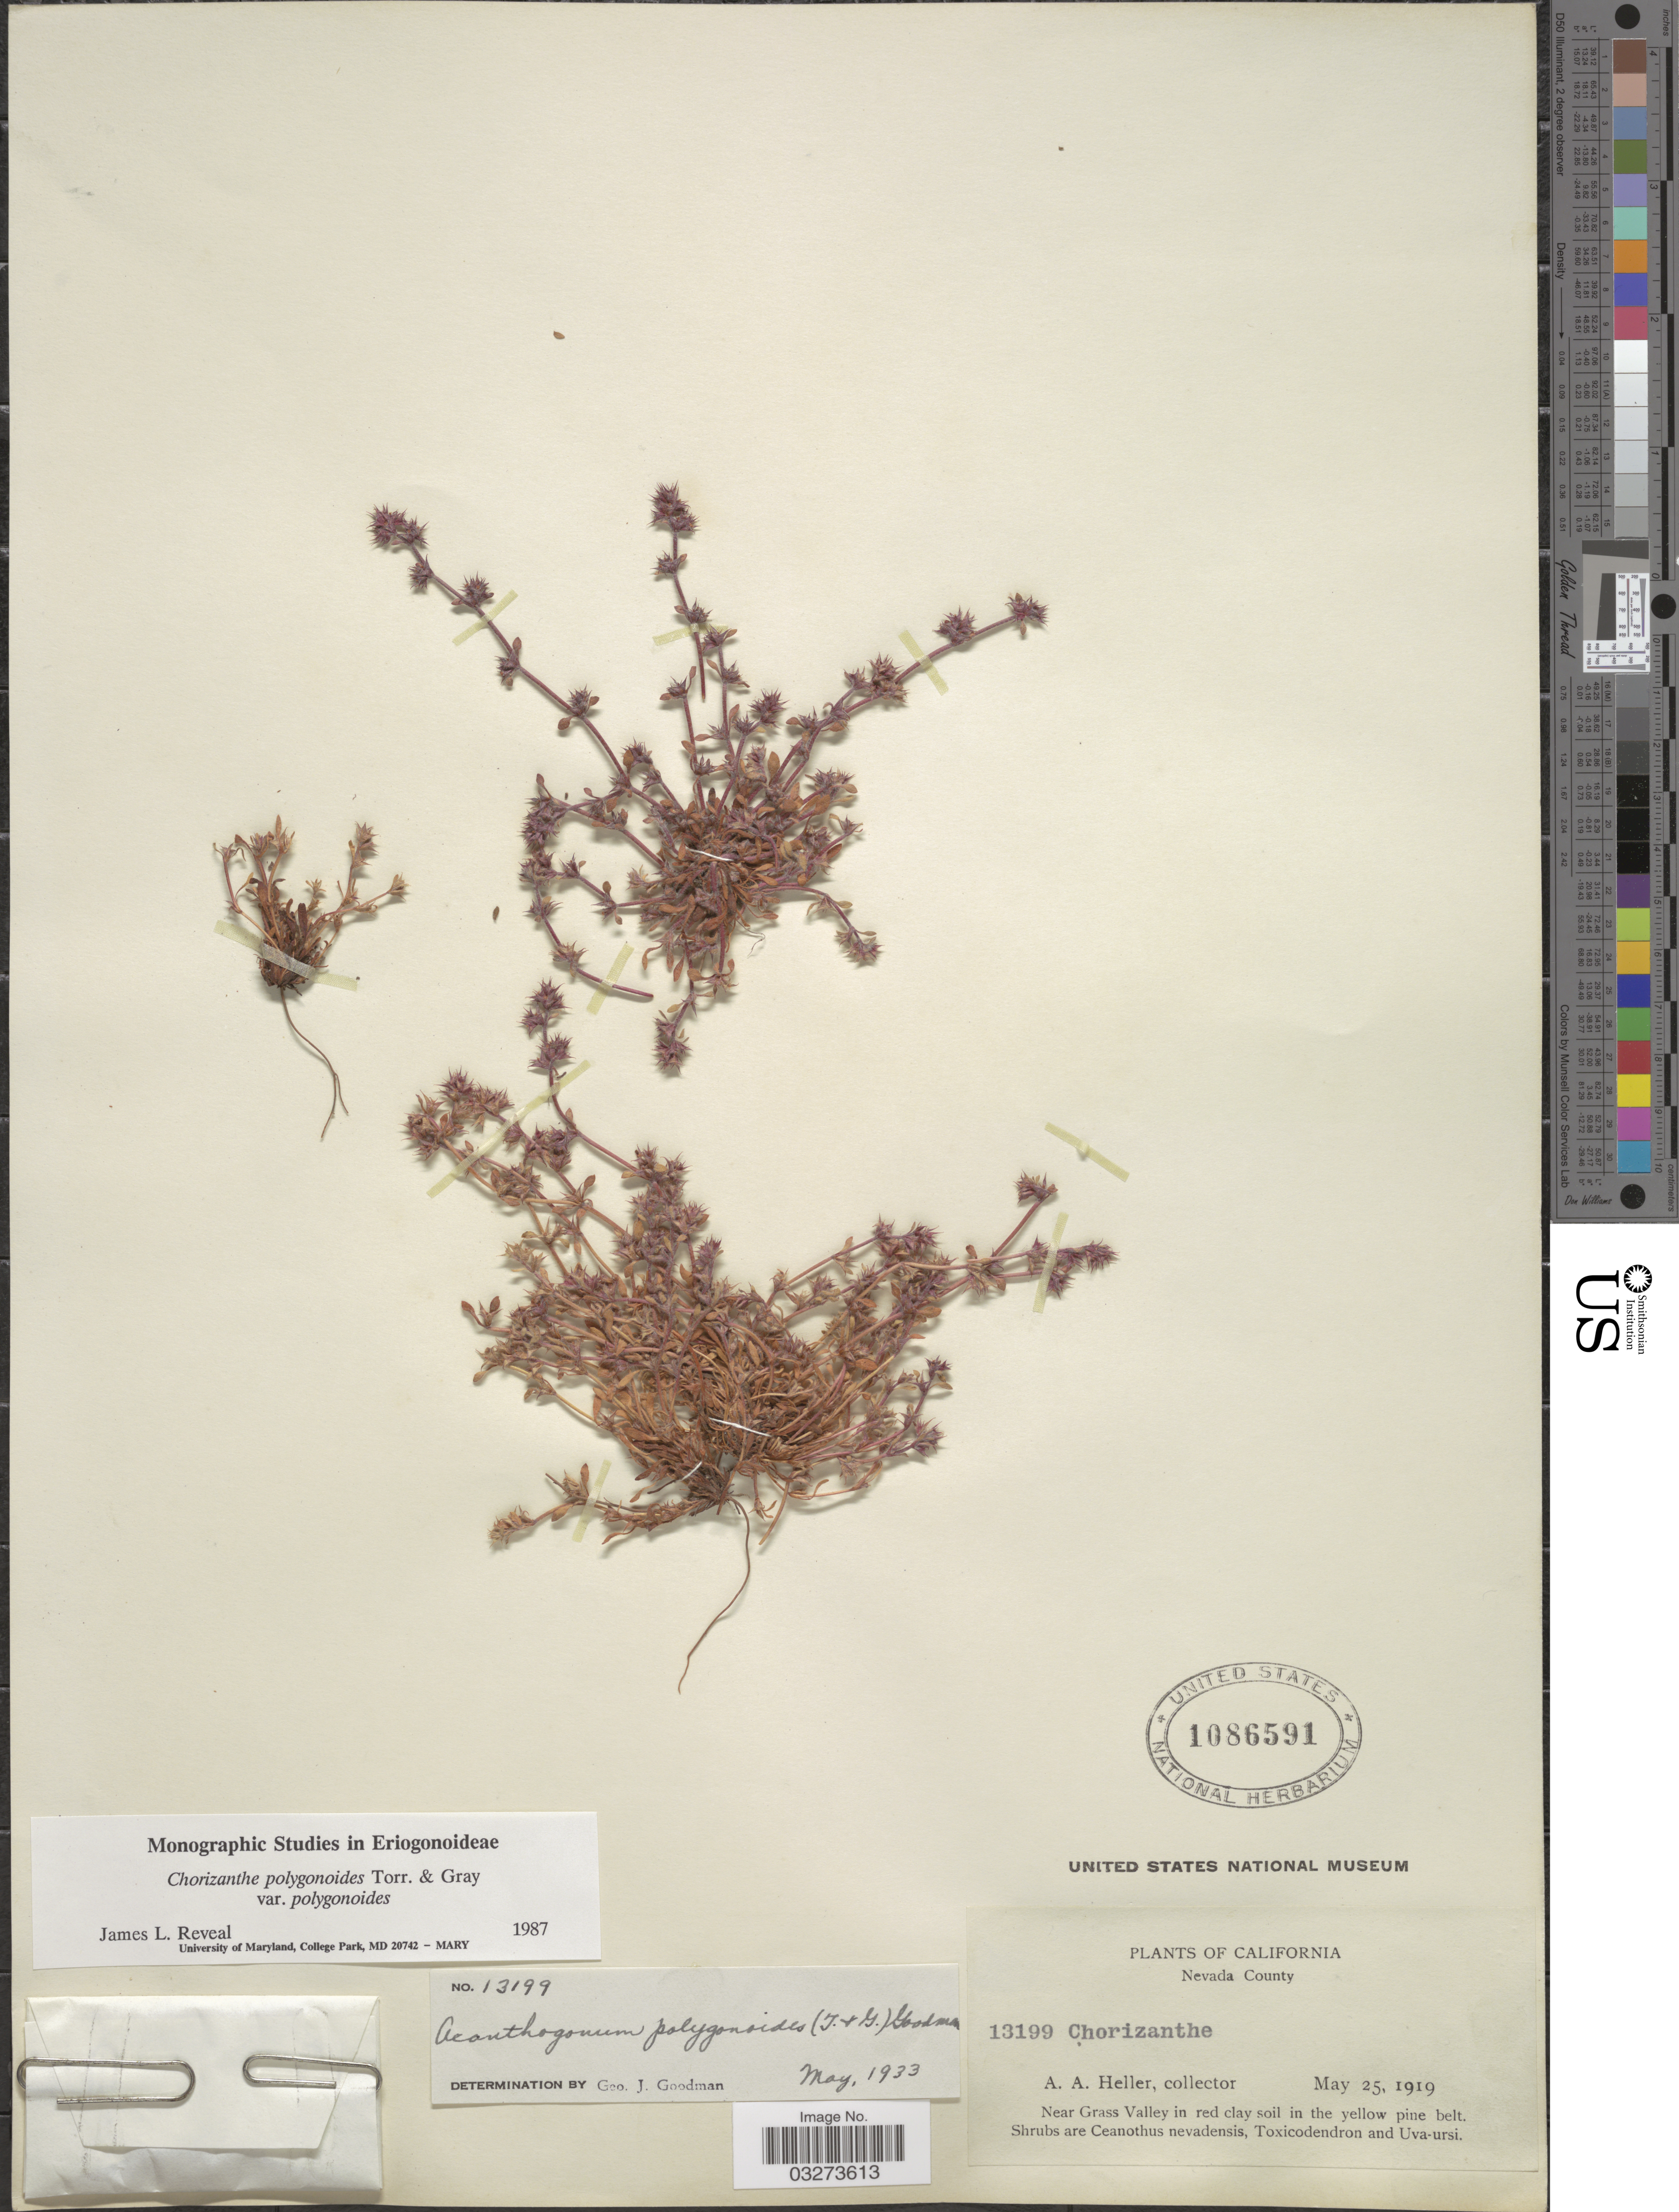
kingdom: Plantae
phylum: Tracheophyta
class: Magnoliopsida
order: Caryophyllales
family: Polygonaceae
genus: Chorizanthe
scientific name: Chorizanthe polygonoides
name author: Torr. & A. Gray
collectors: A. A. Heller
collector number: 13199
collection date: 1919-05-25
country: United States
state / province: California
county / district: Nevada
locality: Nevada County. Near Grass Valley in red clay soil in the yellow pine belt.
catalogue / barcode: US 1086591